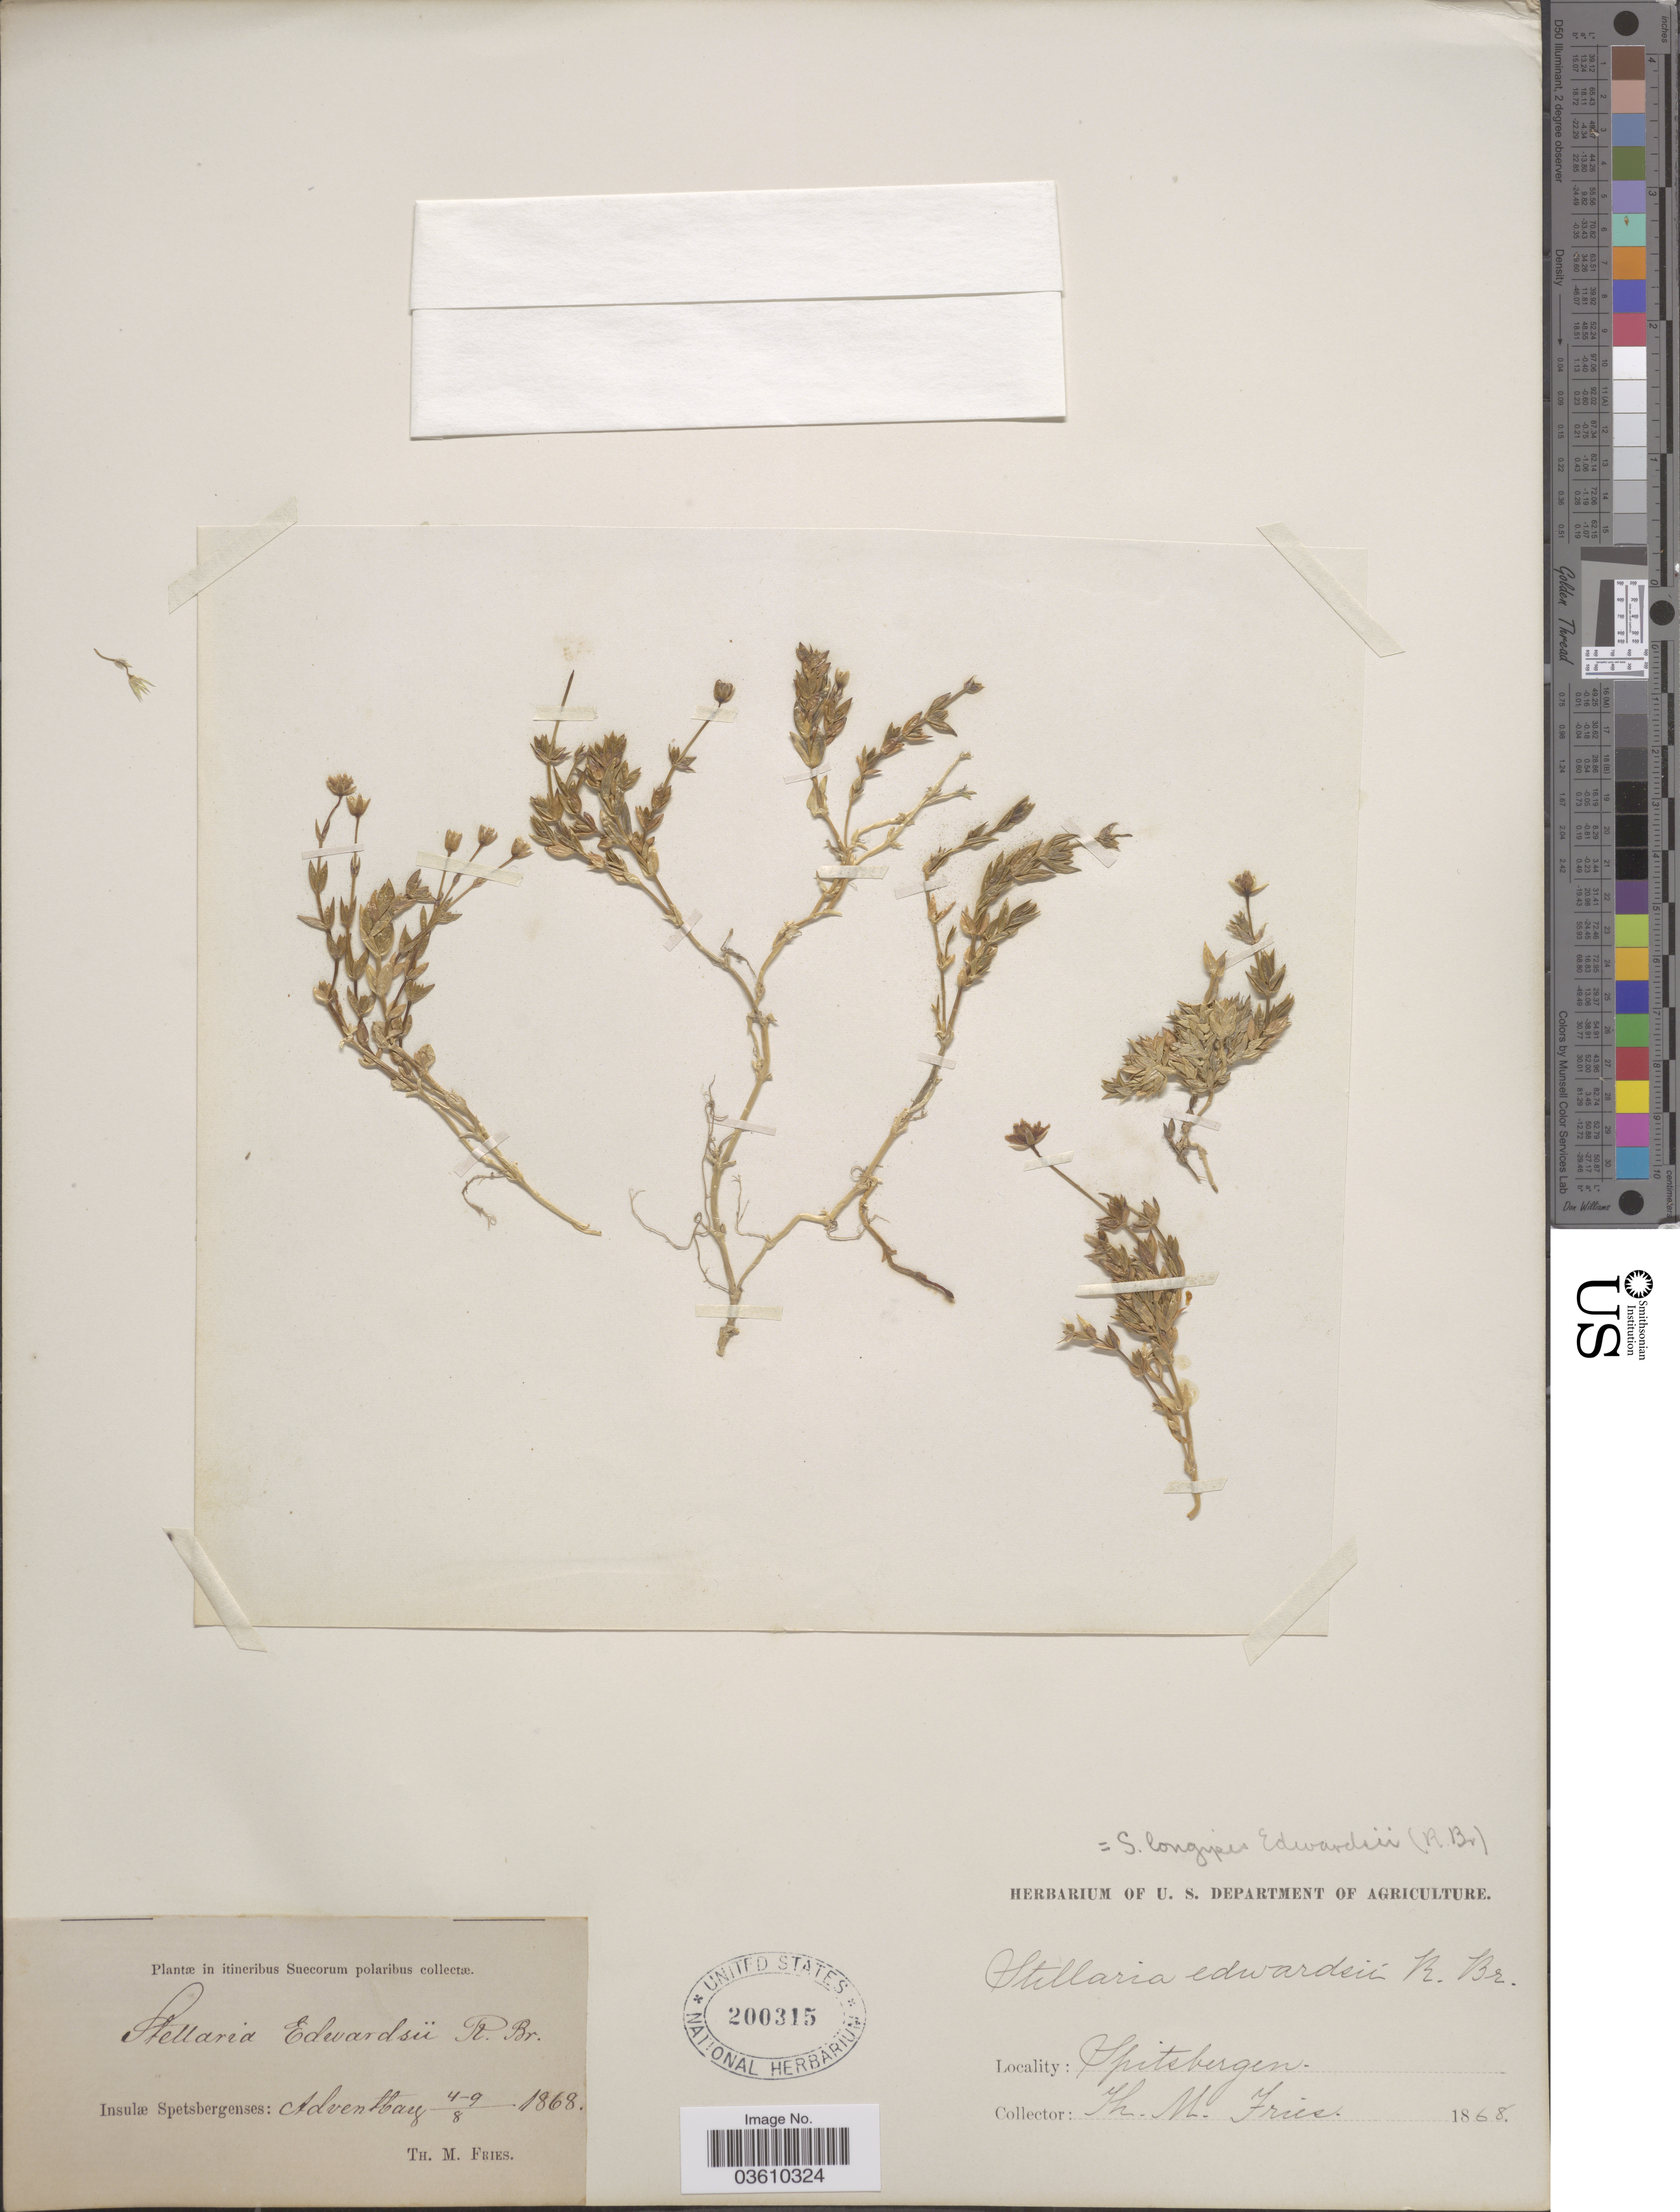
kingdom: Plantae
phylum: Tracheophyta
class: Magnoliopsida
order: Caryophyllales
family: Caryophyllaceae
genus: Stellaria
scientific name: Stellaria longipes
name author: Goldie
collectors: T. Fries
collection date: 1868-08-04/1868-08-09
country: Norway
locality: Itineribus Suecorum polaribus. Insulæ Spetsbergenses: Adventbay. Spitsbergen.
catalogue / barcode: US 200315